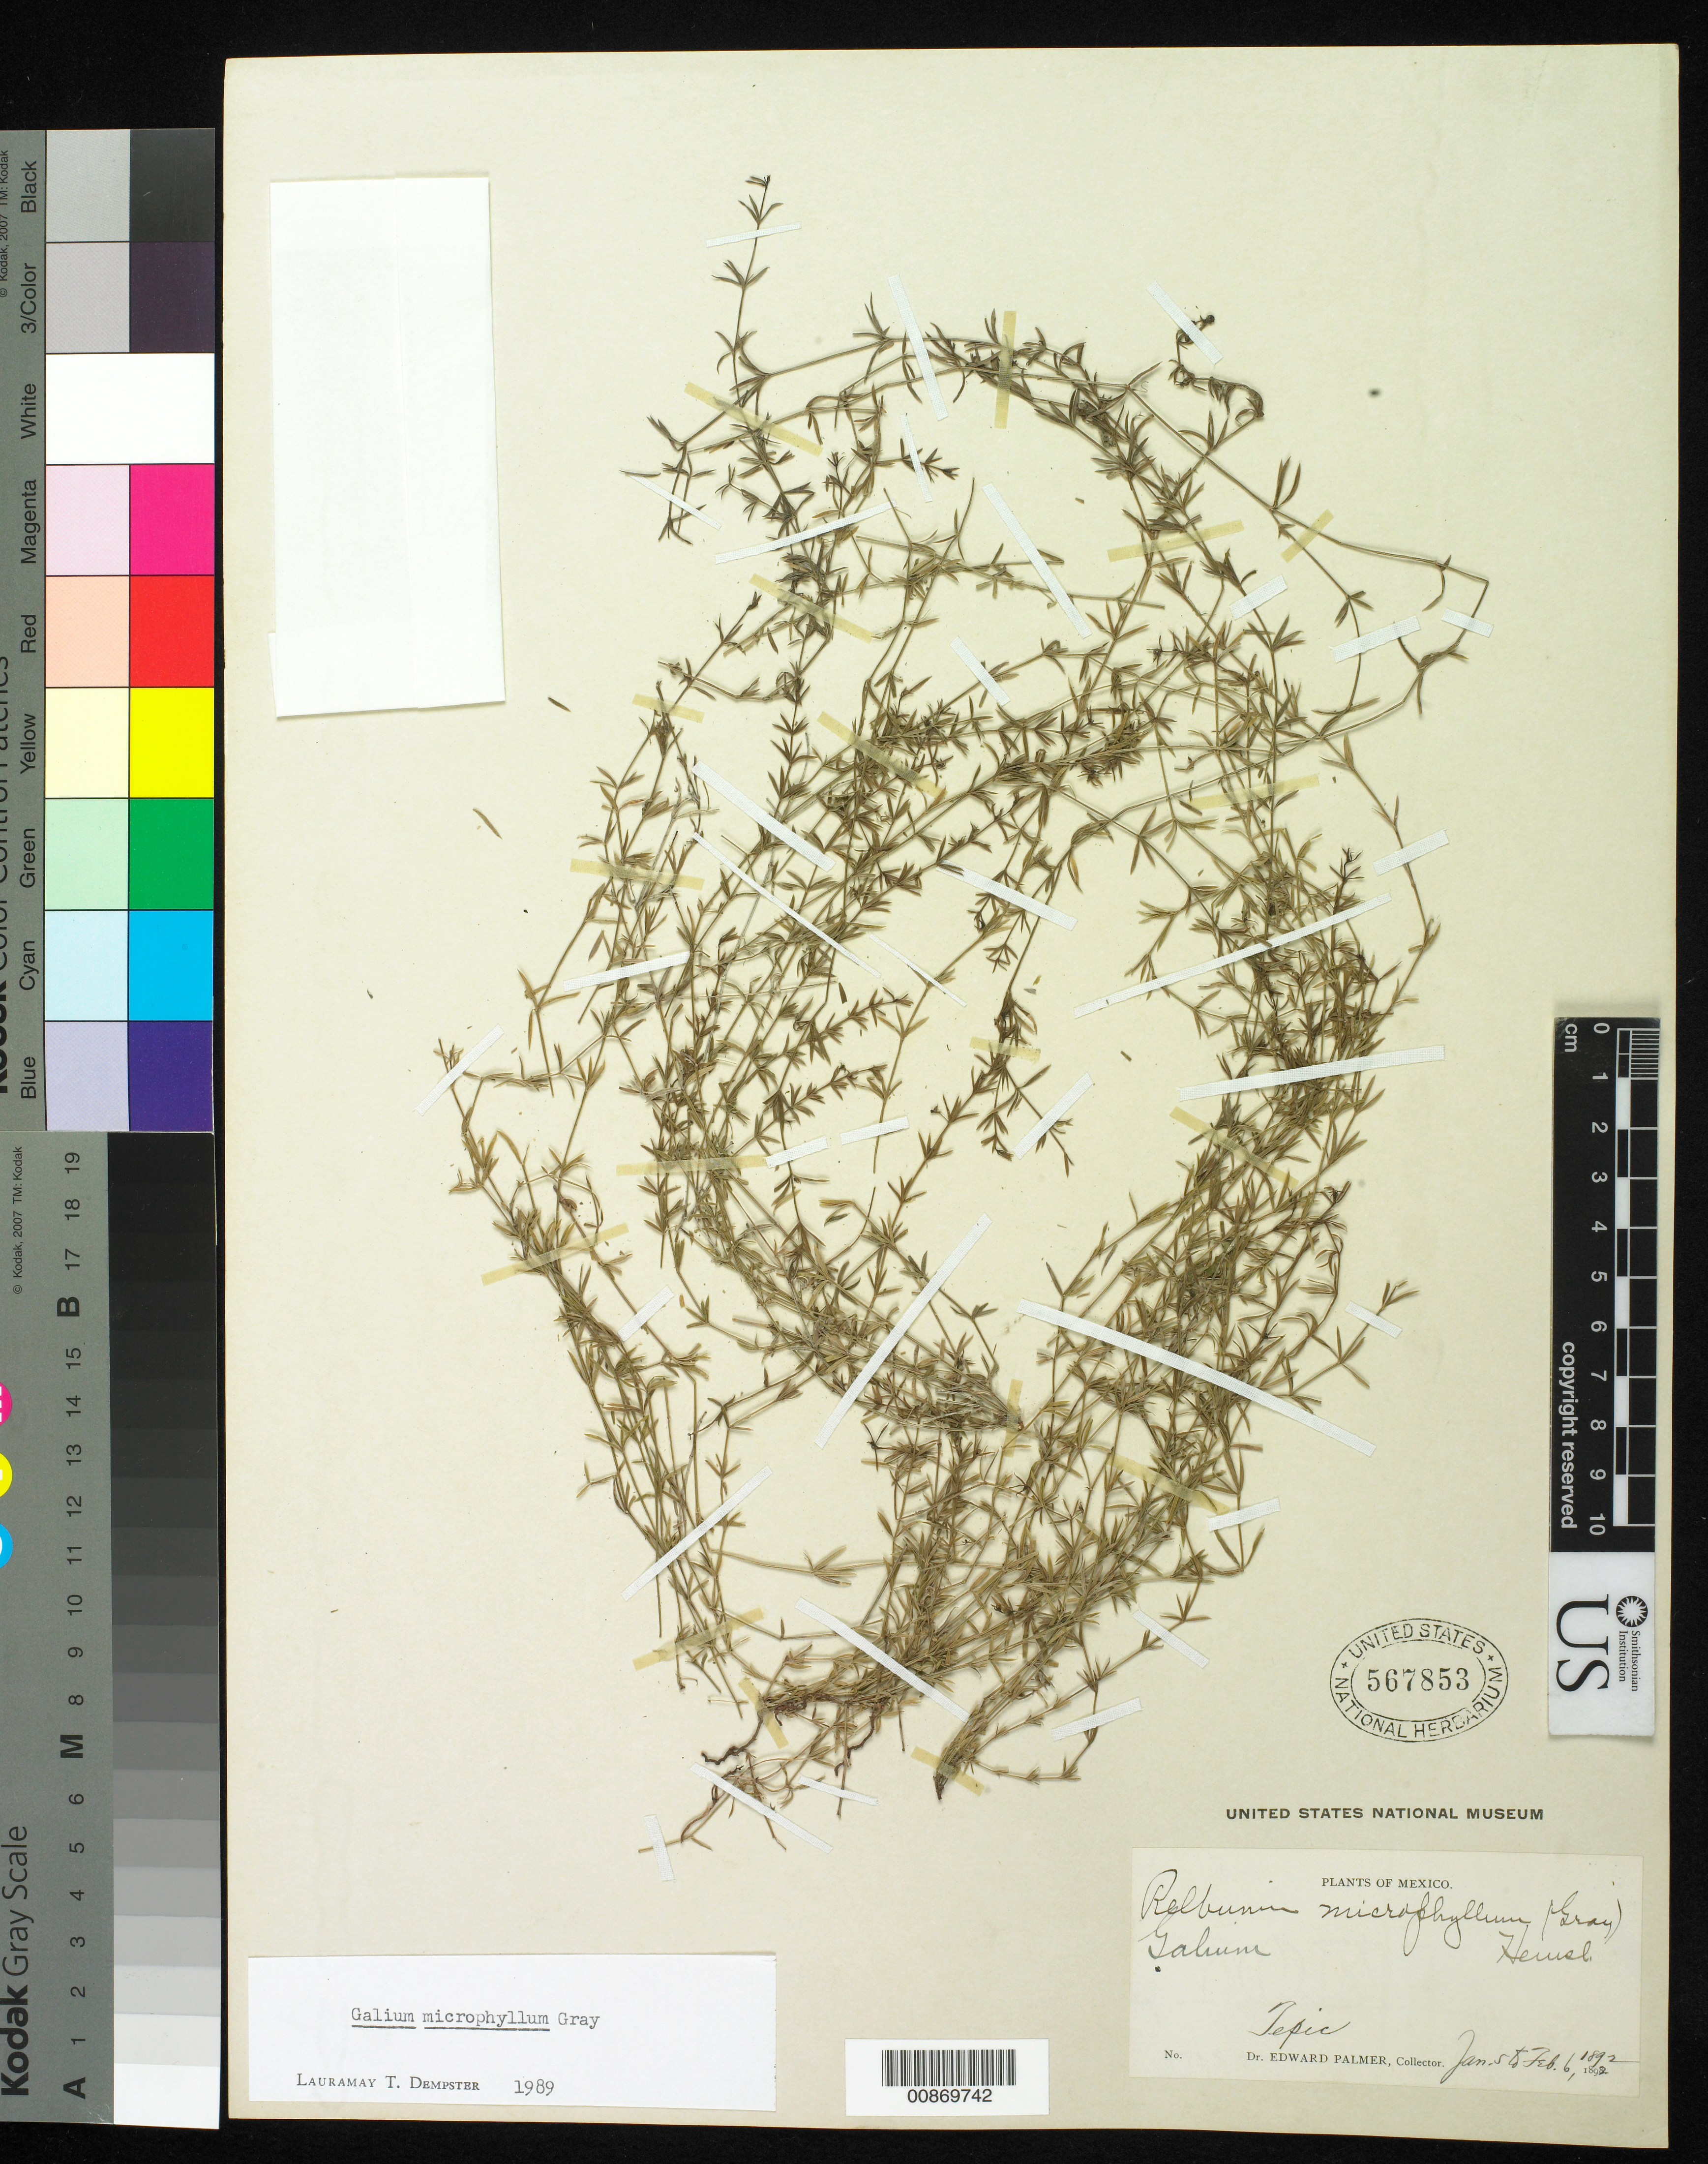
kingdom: Plantae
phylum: Tracheophyta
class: Magnoliopsida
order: Gentianales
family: Rubiaceae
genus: Galium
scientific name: Galium microphyllum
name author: A. Gray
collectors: E. Palmer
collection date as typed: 05 Jan 1892 to 06 Feb 1892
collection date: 1892-01-05/1892-02-06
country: Mexico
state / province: Nayarit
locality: Tepic, Nayarit.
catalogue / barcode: US 567853